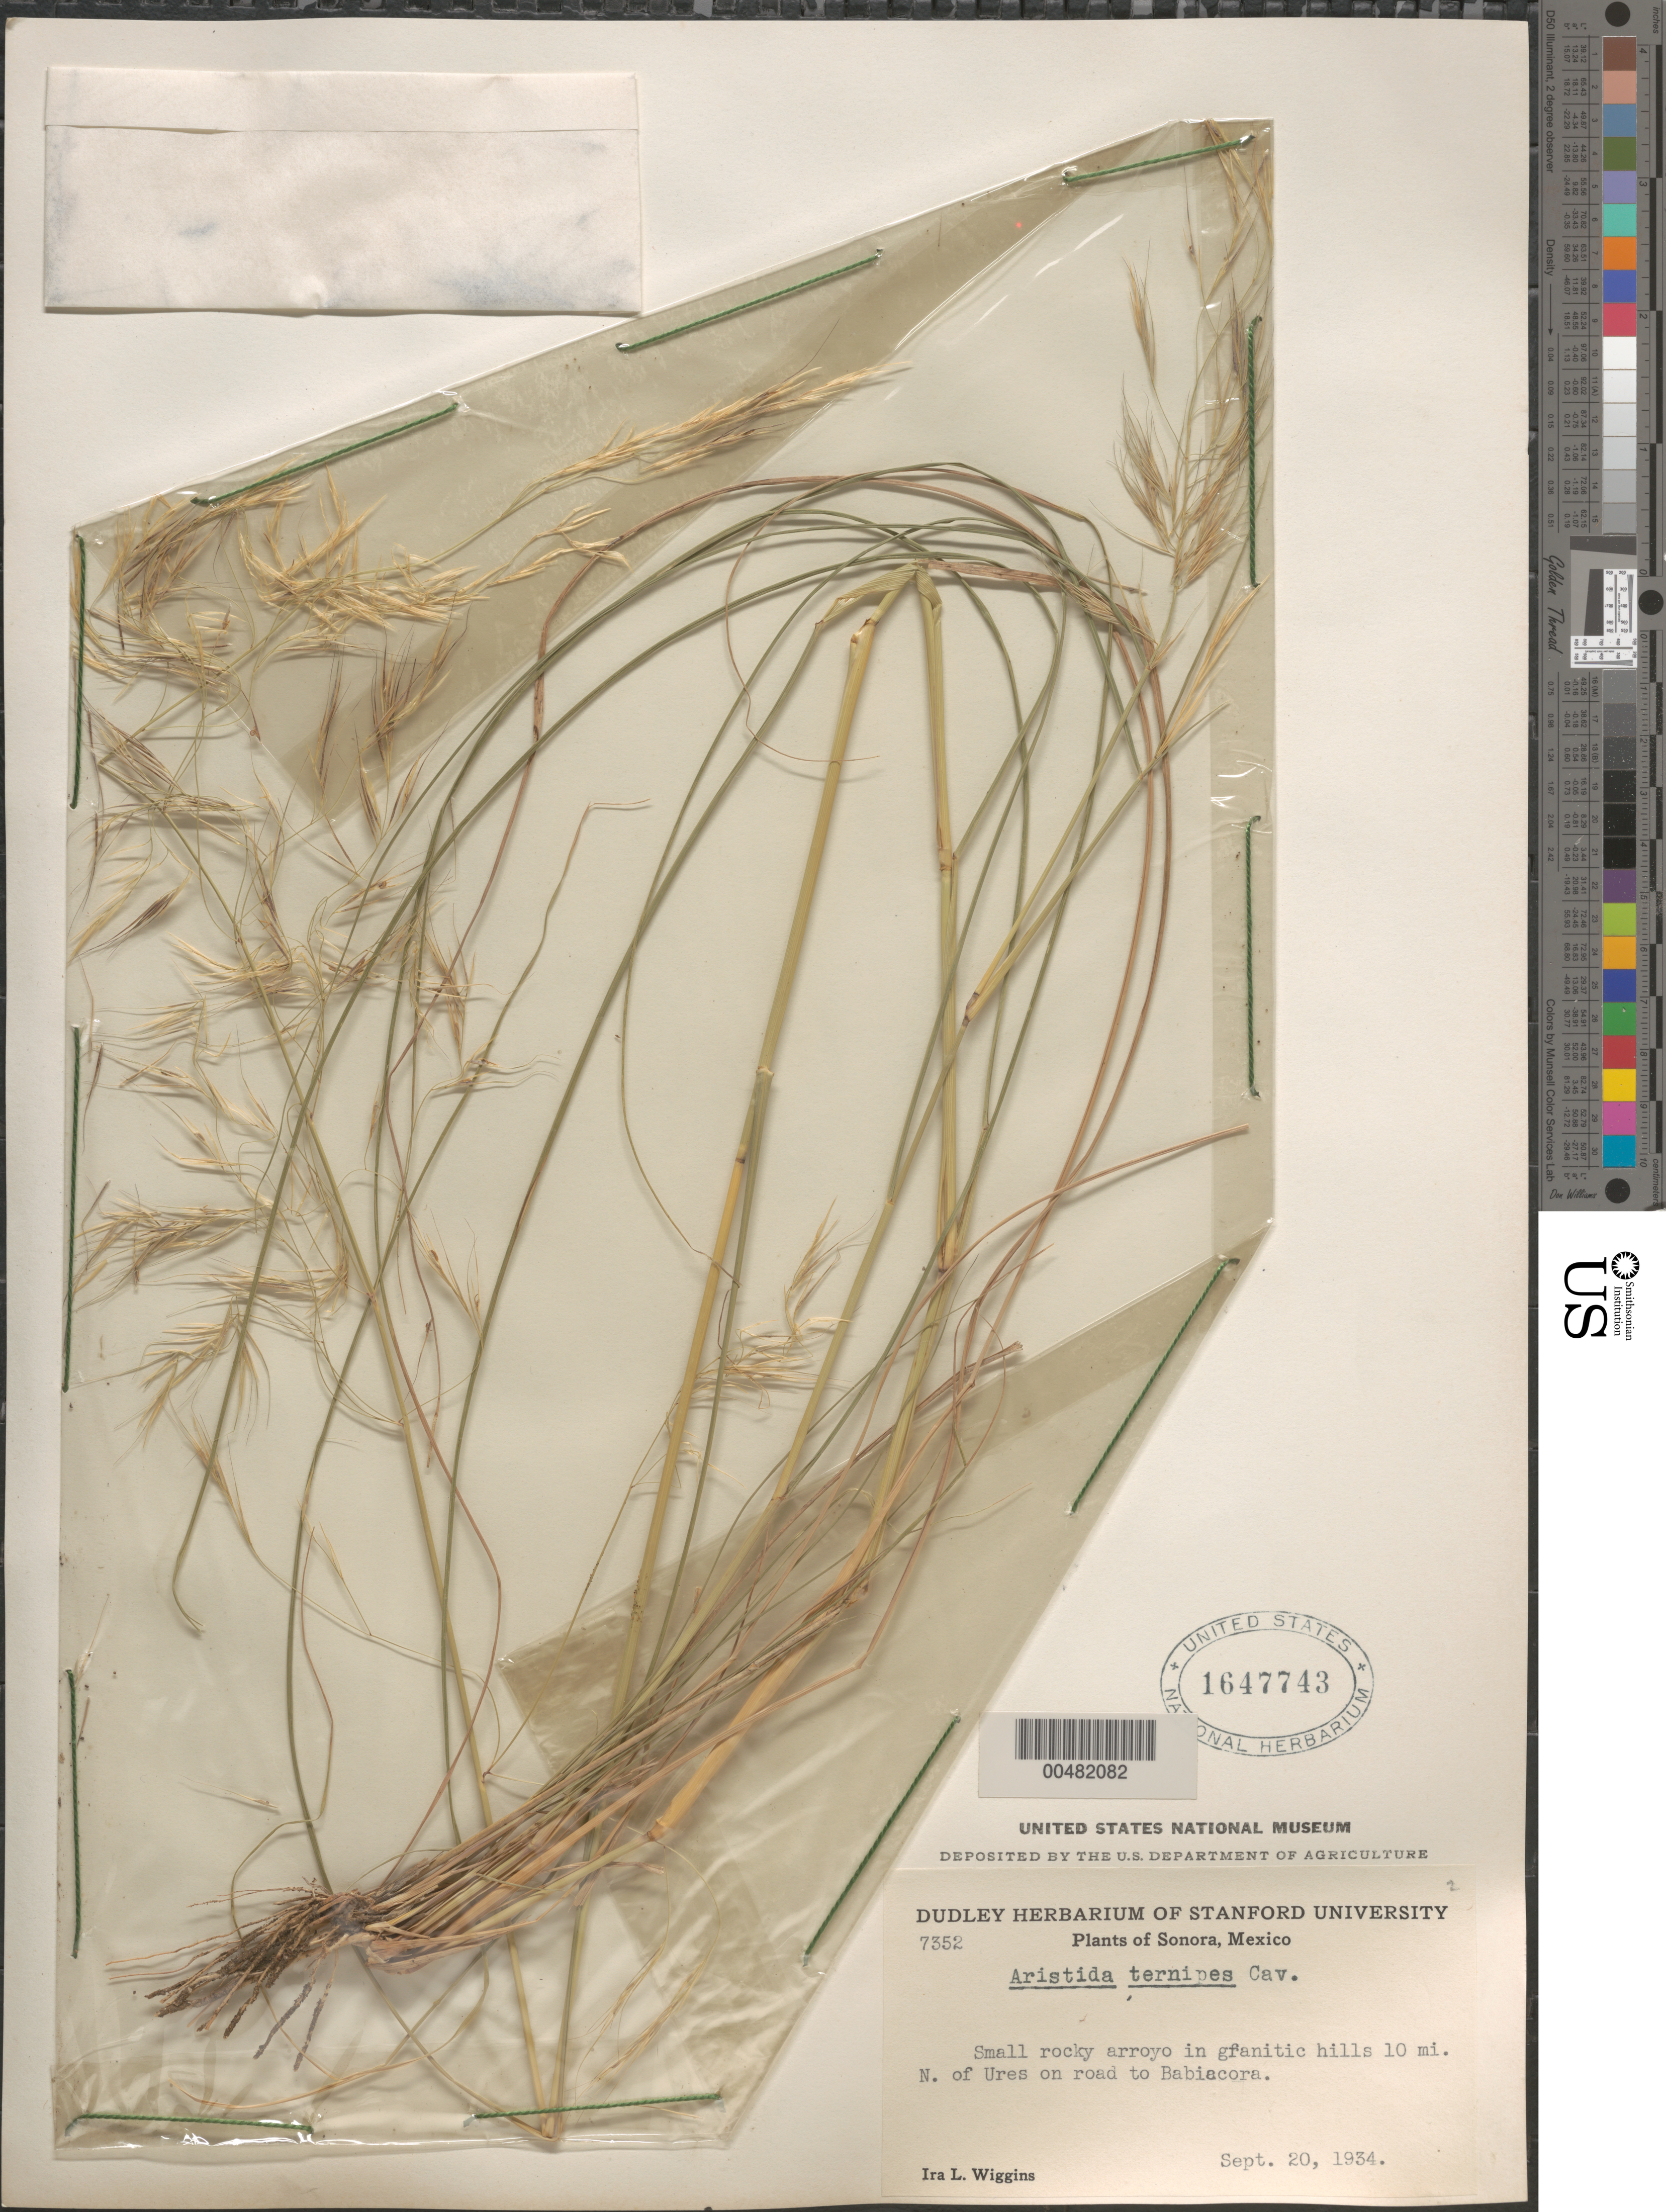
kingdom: Plantae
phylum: Tracheophyta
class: Liliopsida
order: Poales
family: Poaceae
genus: Aristida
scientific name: Aristida ternipes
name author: Cav.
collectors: I. L. Wiggins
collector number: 7352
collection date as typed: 20 Sep 1934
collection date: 1934-09-20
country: Mexico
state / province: Sonora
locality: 10 mi N of Ures on rd to Babiacora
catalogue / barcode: US 1647743